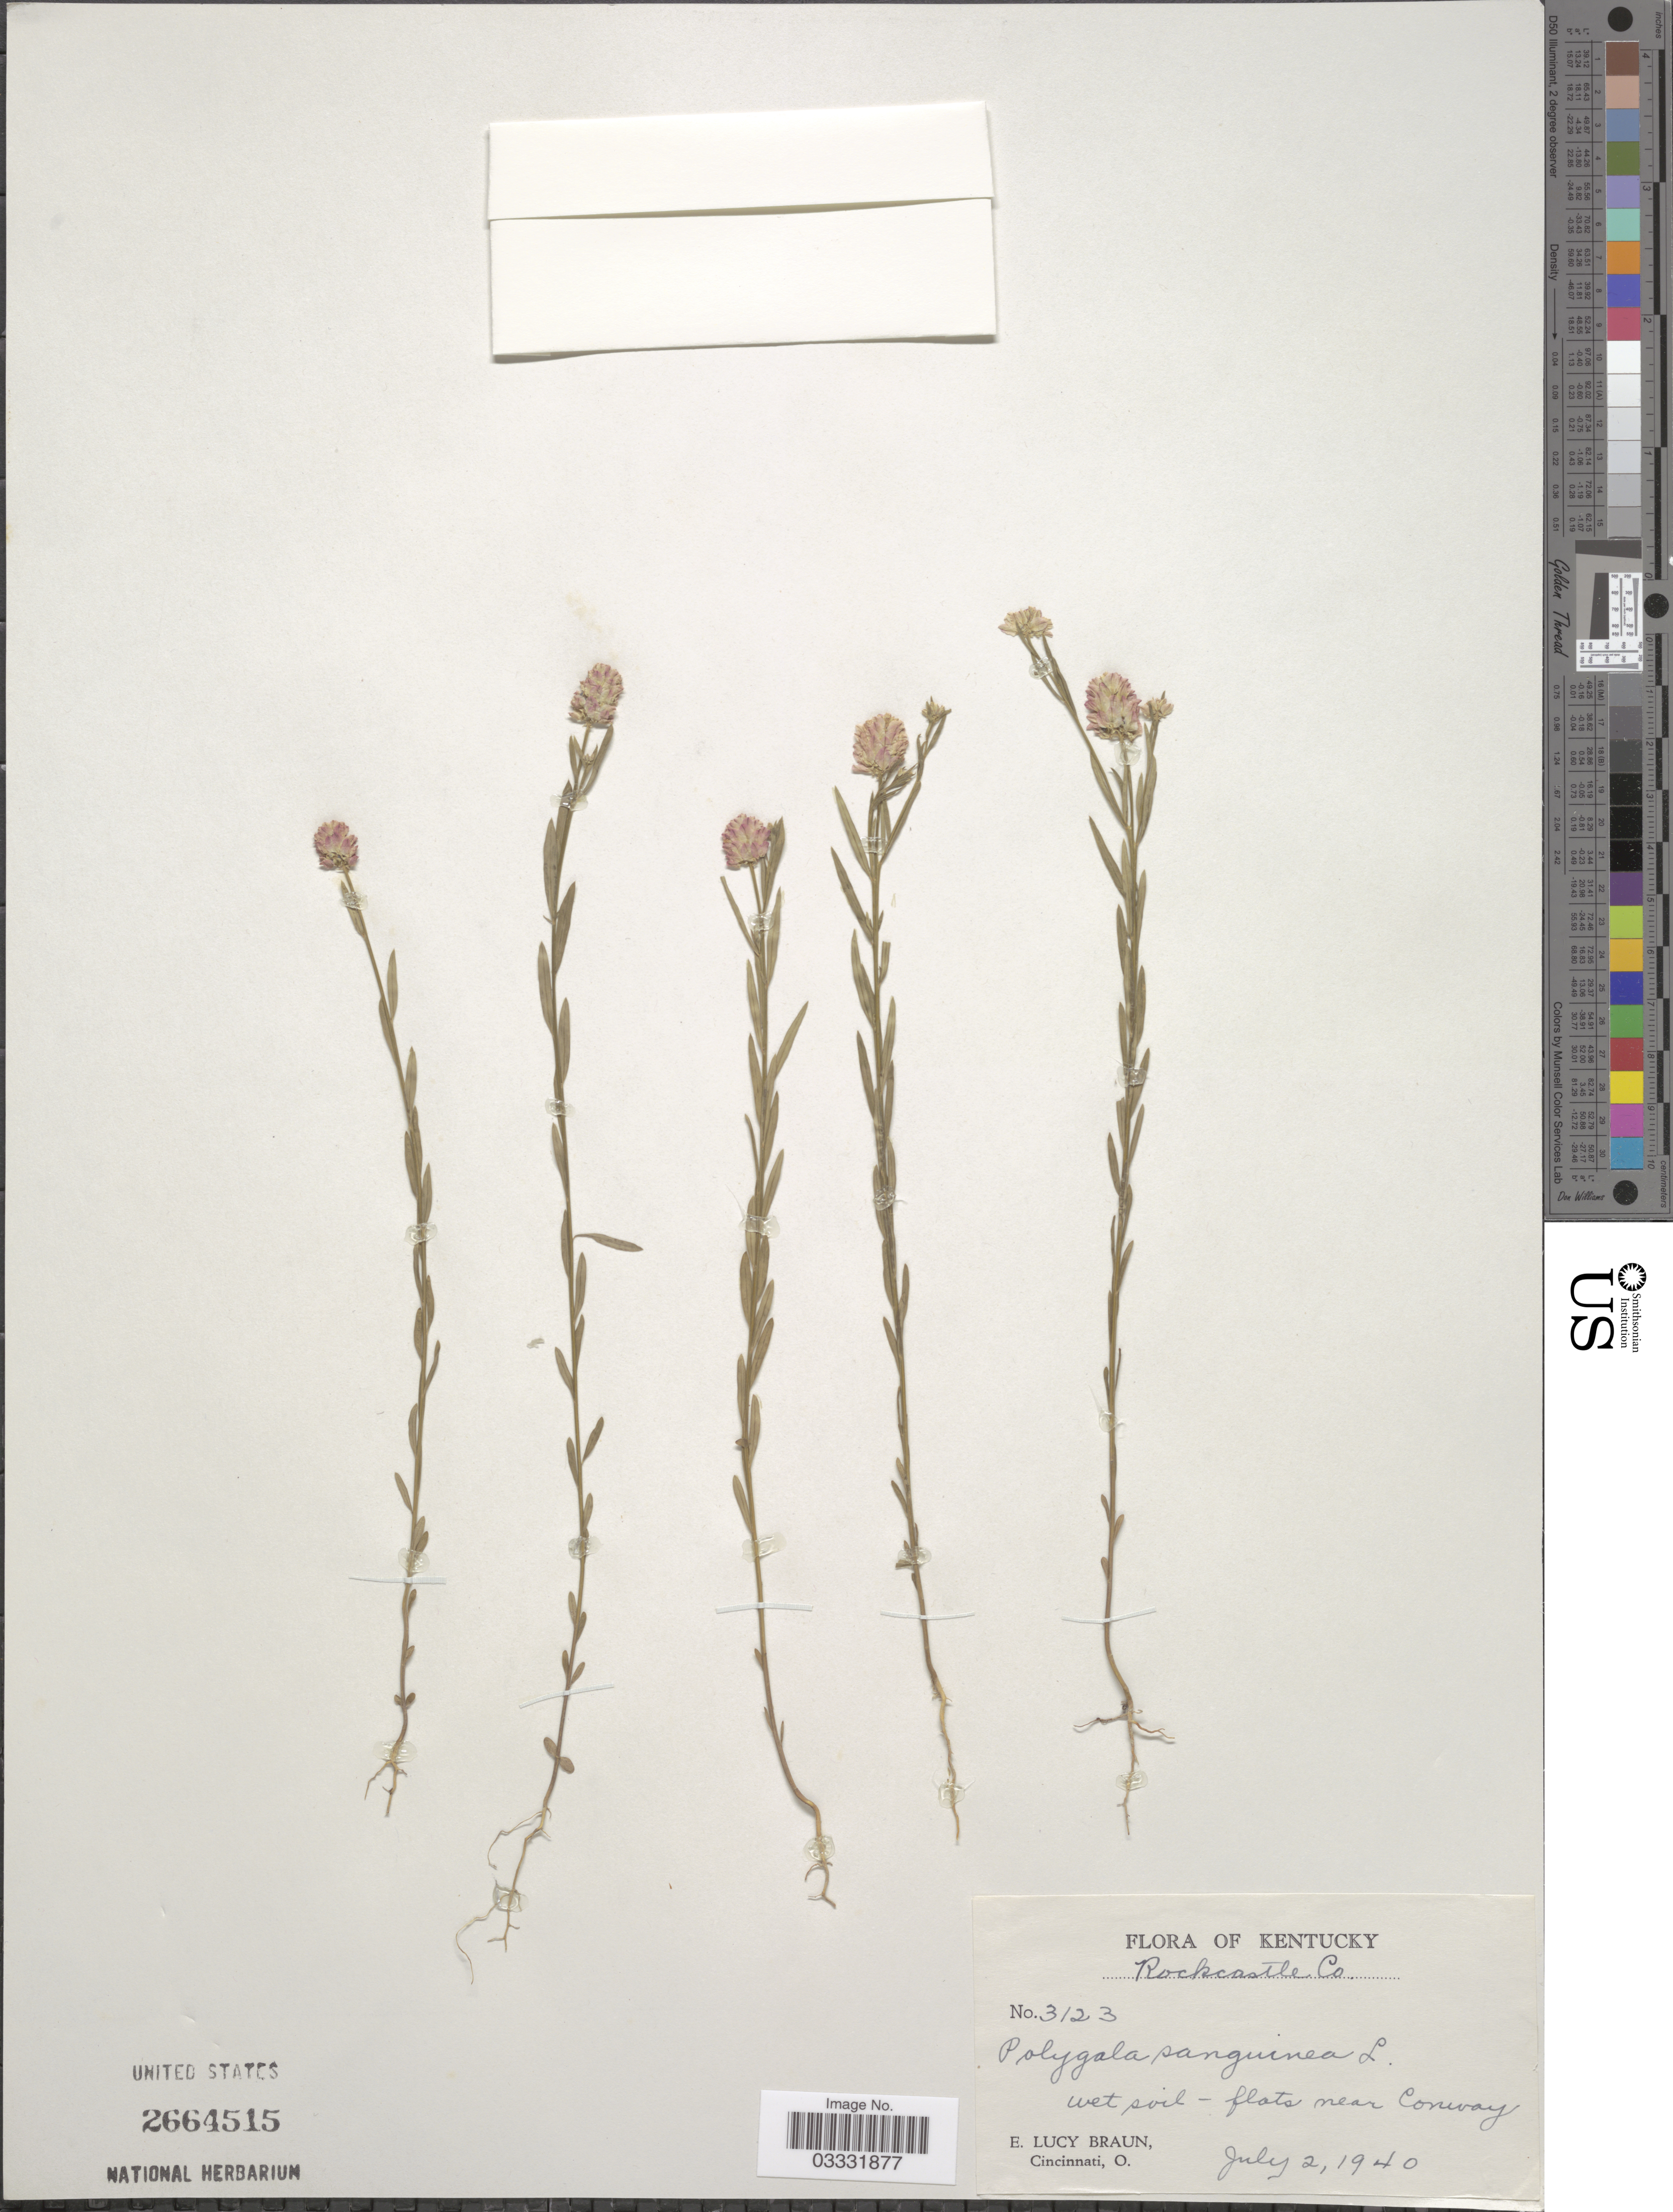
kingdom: Plantae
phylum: Tracheophyta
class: Magnoliopsida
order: Fabales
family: Polygalaceae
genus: Polygala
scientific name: Polygala sanguinea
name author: L.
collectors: E. L. Braun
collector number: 3123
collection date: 1940-07-02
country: United States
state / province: Kentucky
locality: Rockcastle Co. Wet soil - flats near Conway.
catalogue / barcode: US 2664515